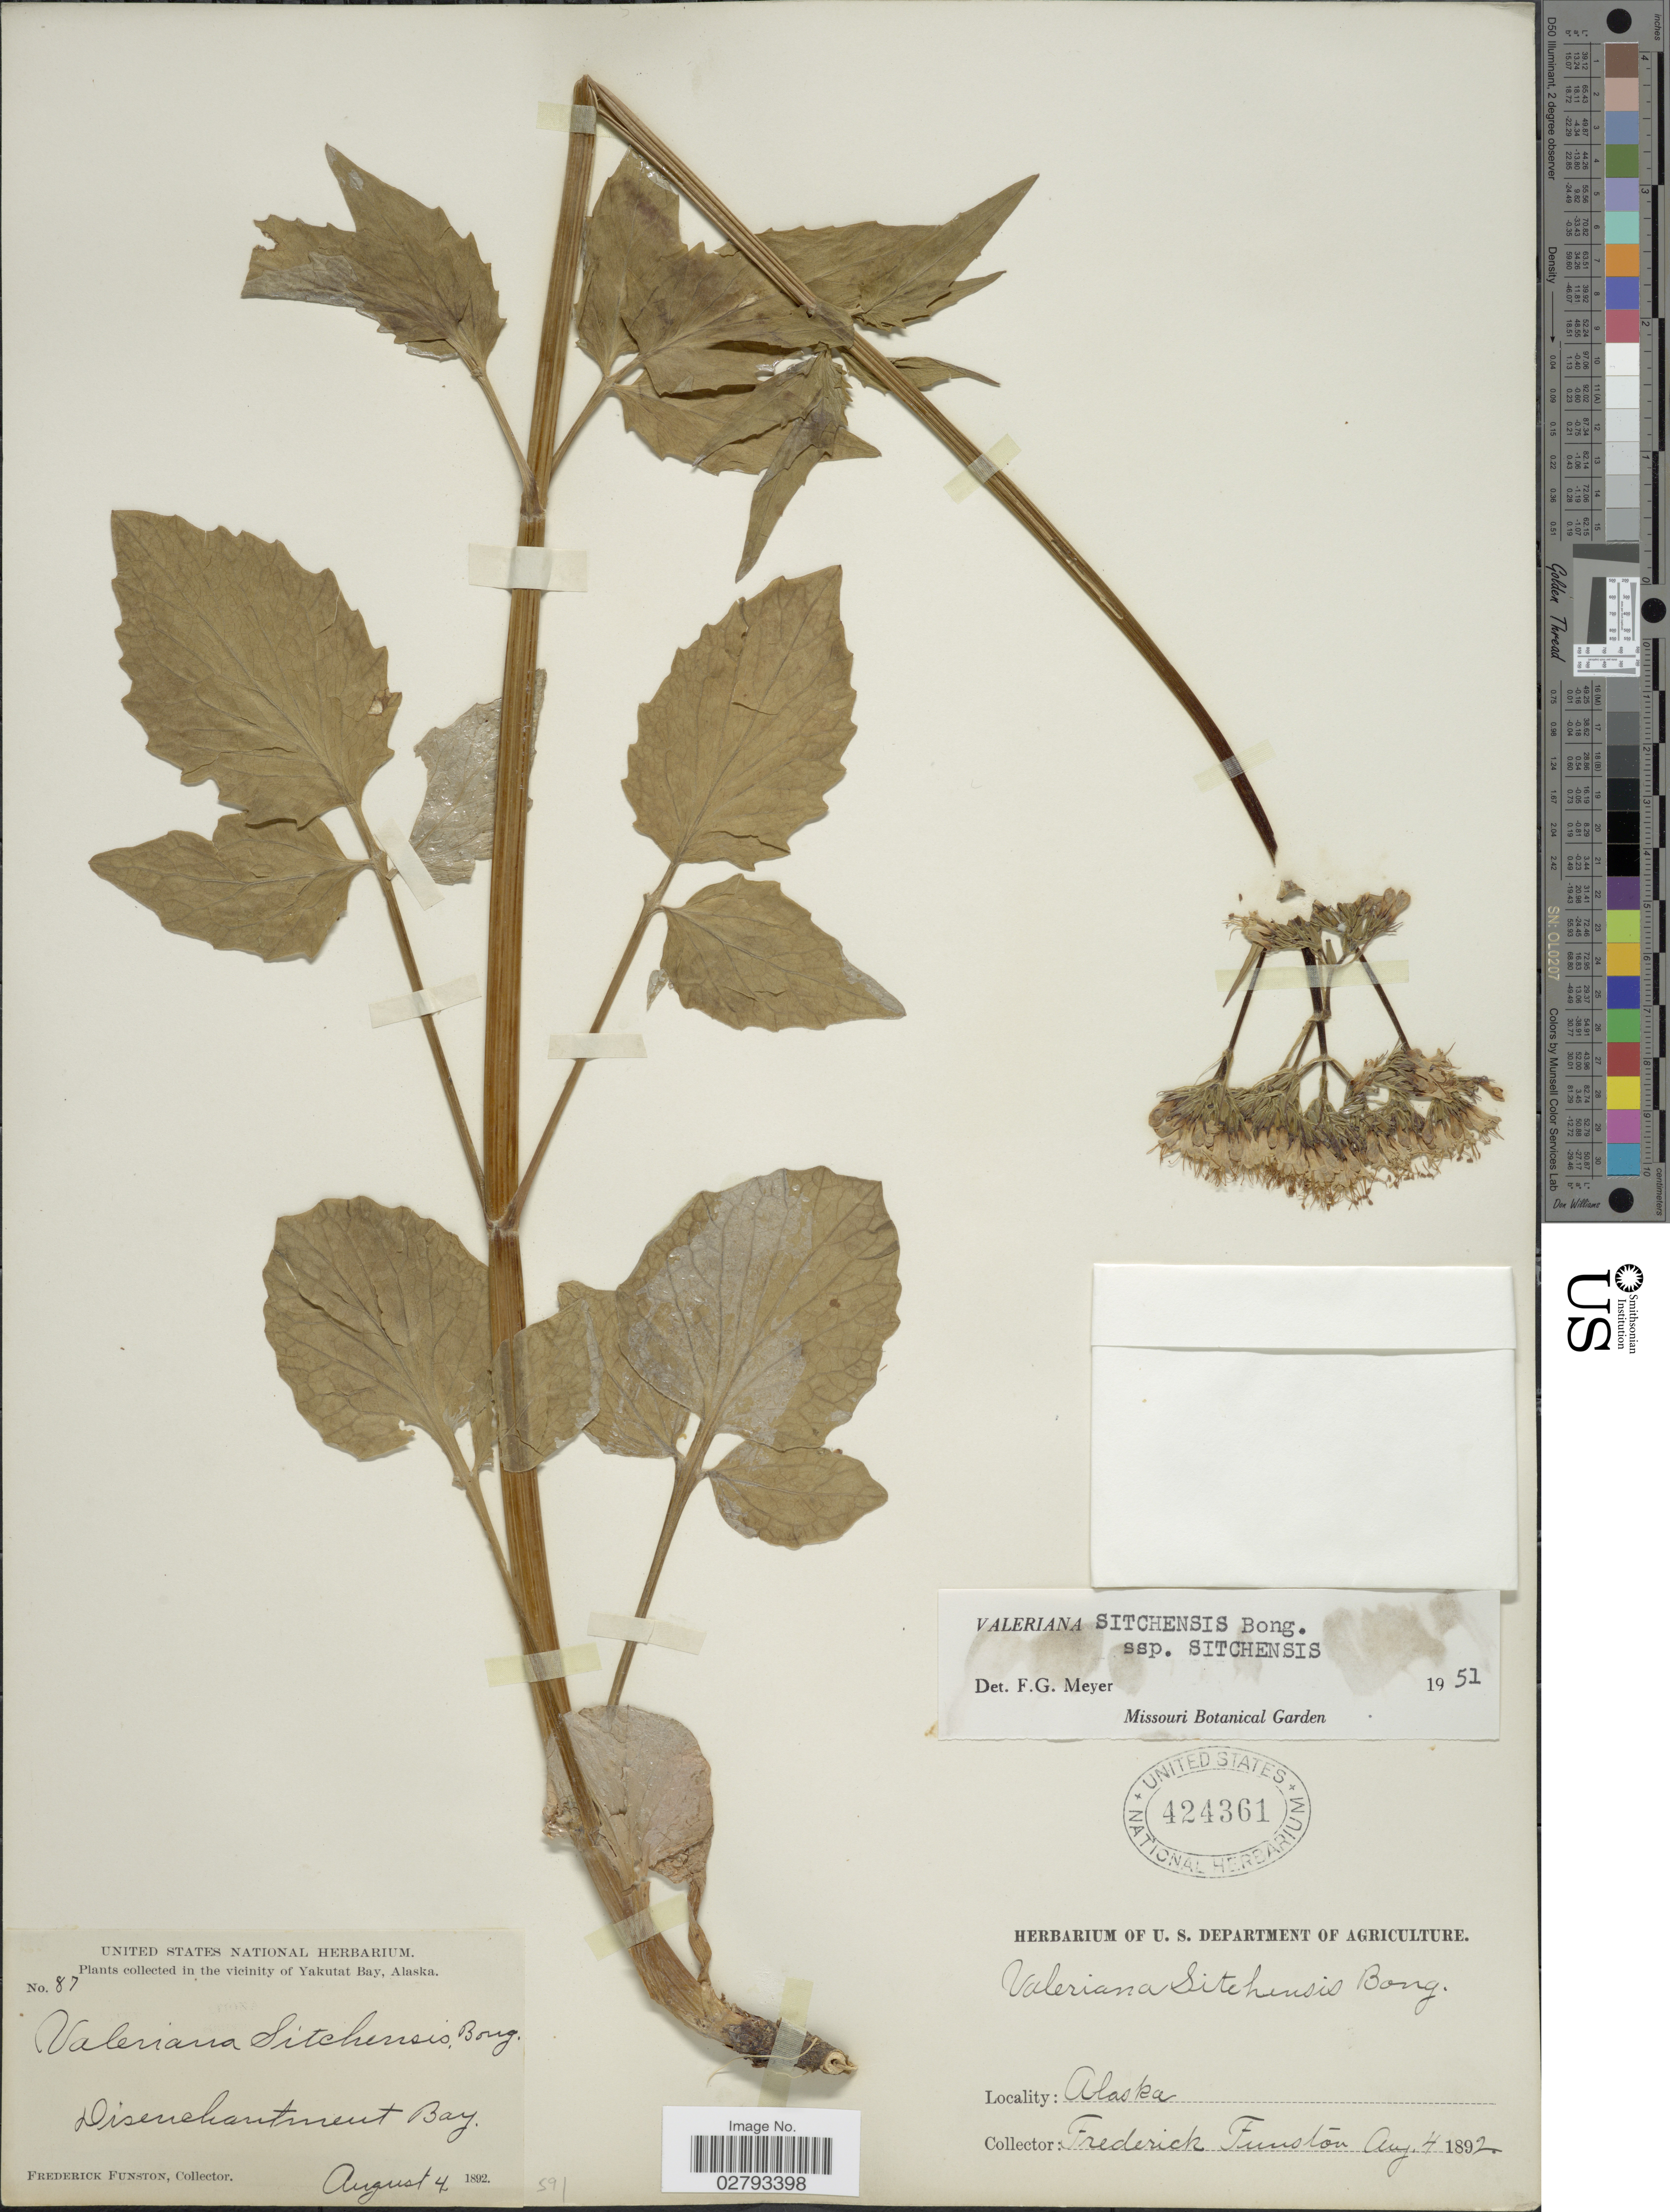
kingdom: Plantae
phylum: Tracheophyta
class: Magnoliopsida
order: Dipsacales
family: Caprifoliaceae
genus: Valeriana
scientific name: Valeriana sitchensis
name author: Bong.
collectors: F. Funston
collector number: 87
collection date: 1892-08-04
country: United States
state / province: Alaska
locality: In the vicinity of Yakunat Bay. Disenchantment Bay.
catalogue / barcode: US 424361